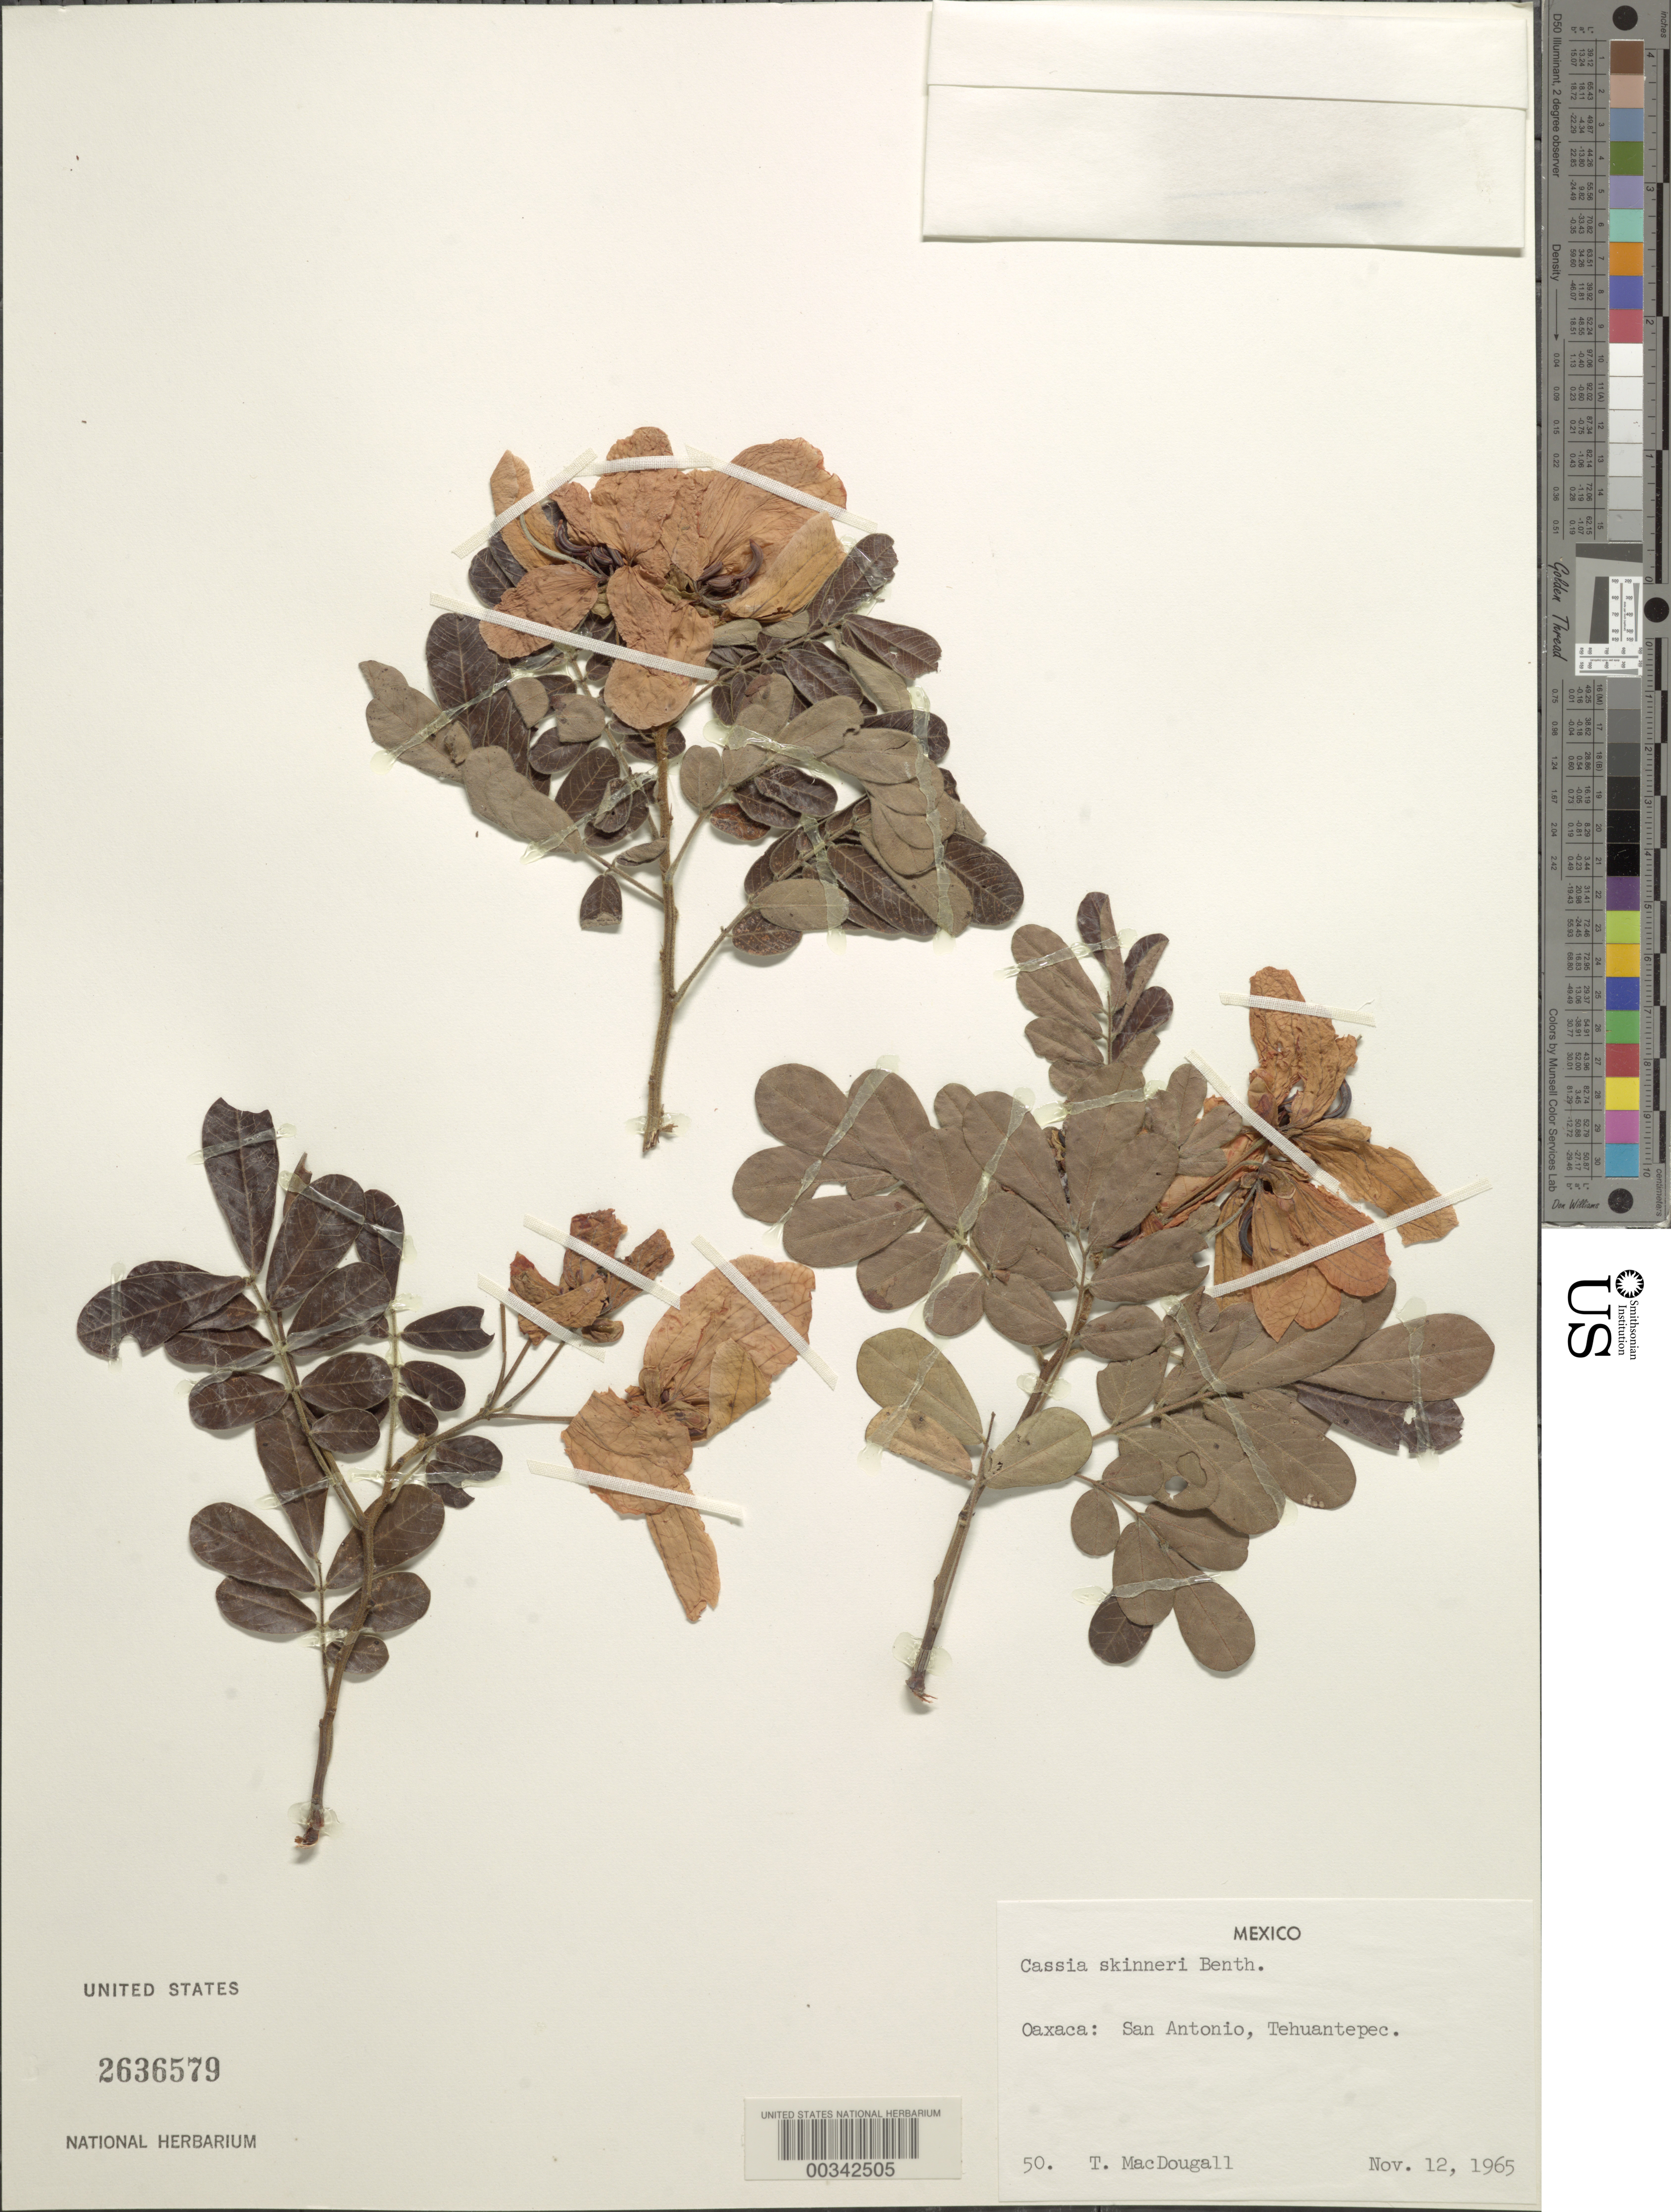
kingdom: Plantae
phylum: Tracheophyta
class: Magnoliopsida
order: Fabales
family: Fabaceae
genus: Senna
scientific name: Senna skinneri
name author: (Benth.) H.S. Irwin & Barneby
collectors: T. Macdougall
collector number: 50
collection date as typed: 12 Nov 1965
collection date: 1965-11-12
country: Mexico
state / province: Oaxaca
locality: San antonio, Tehuantepec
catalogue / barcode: US 2636579